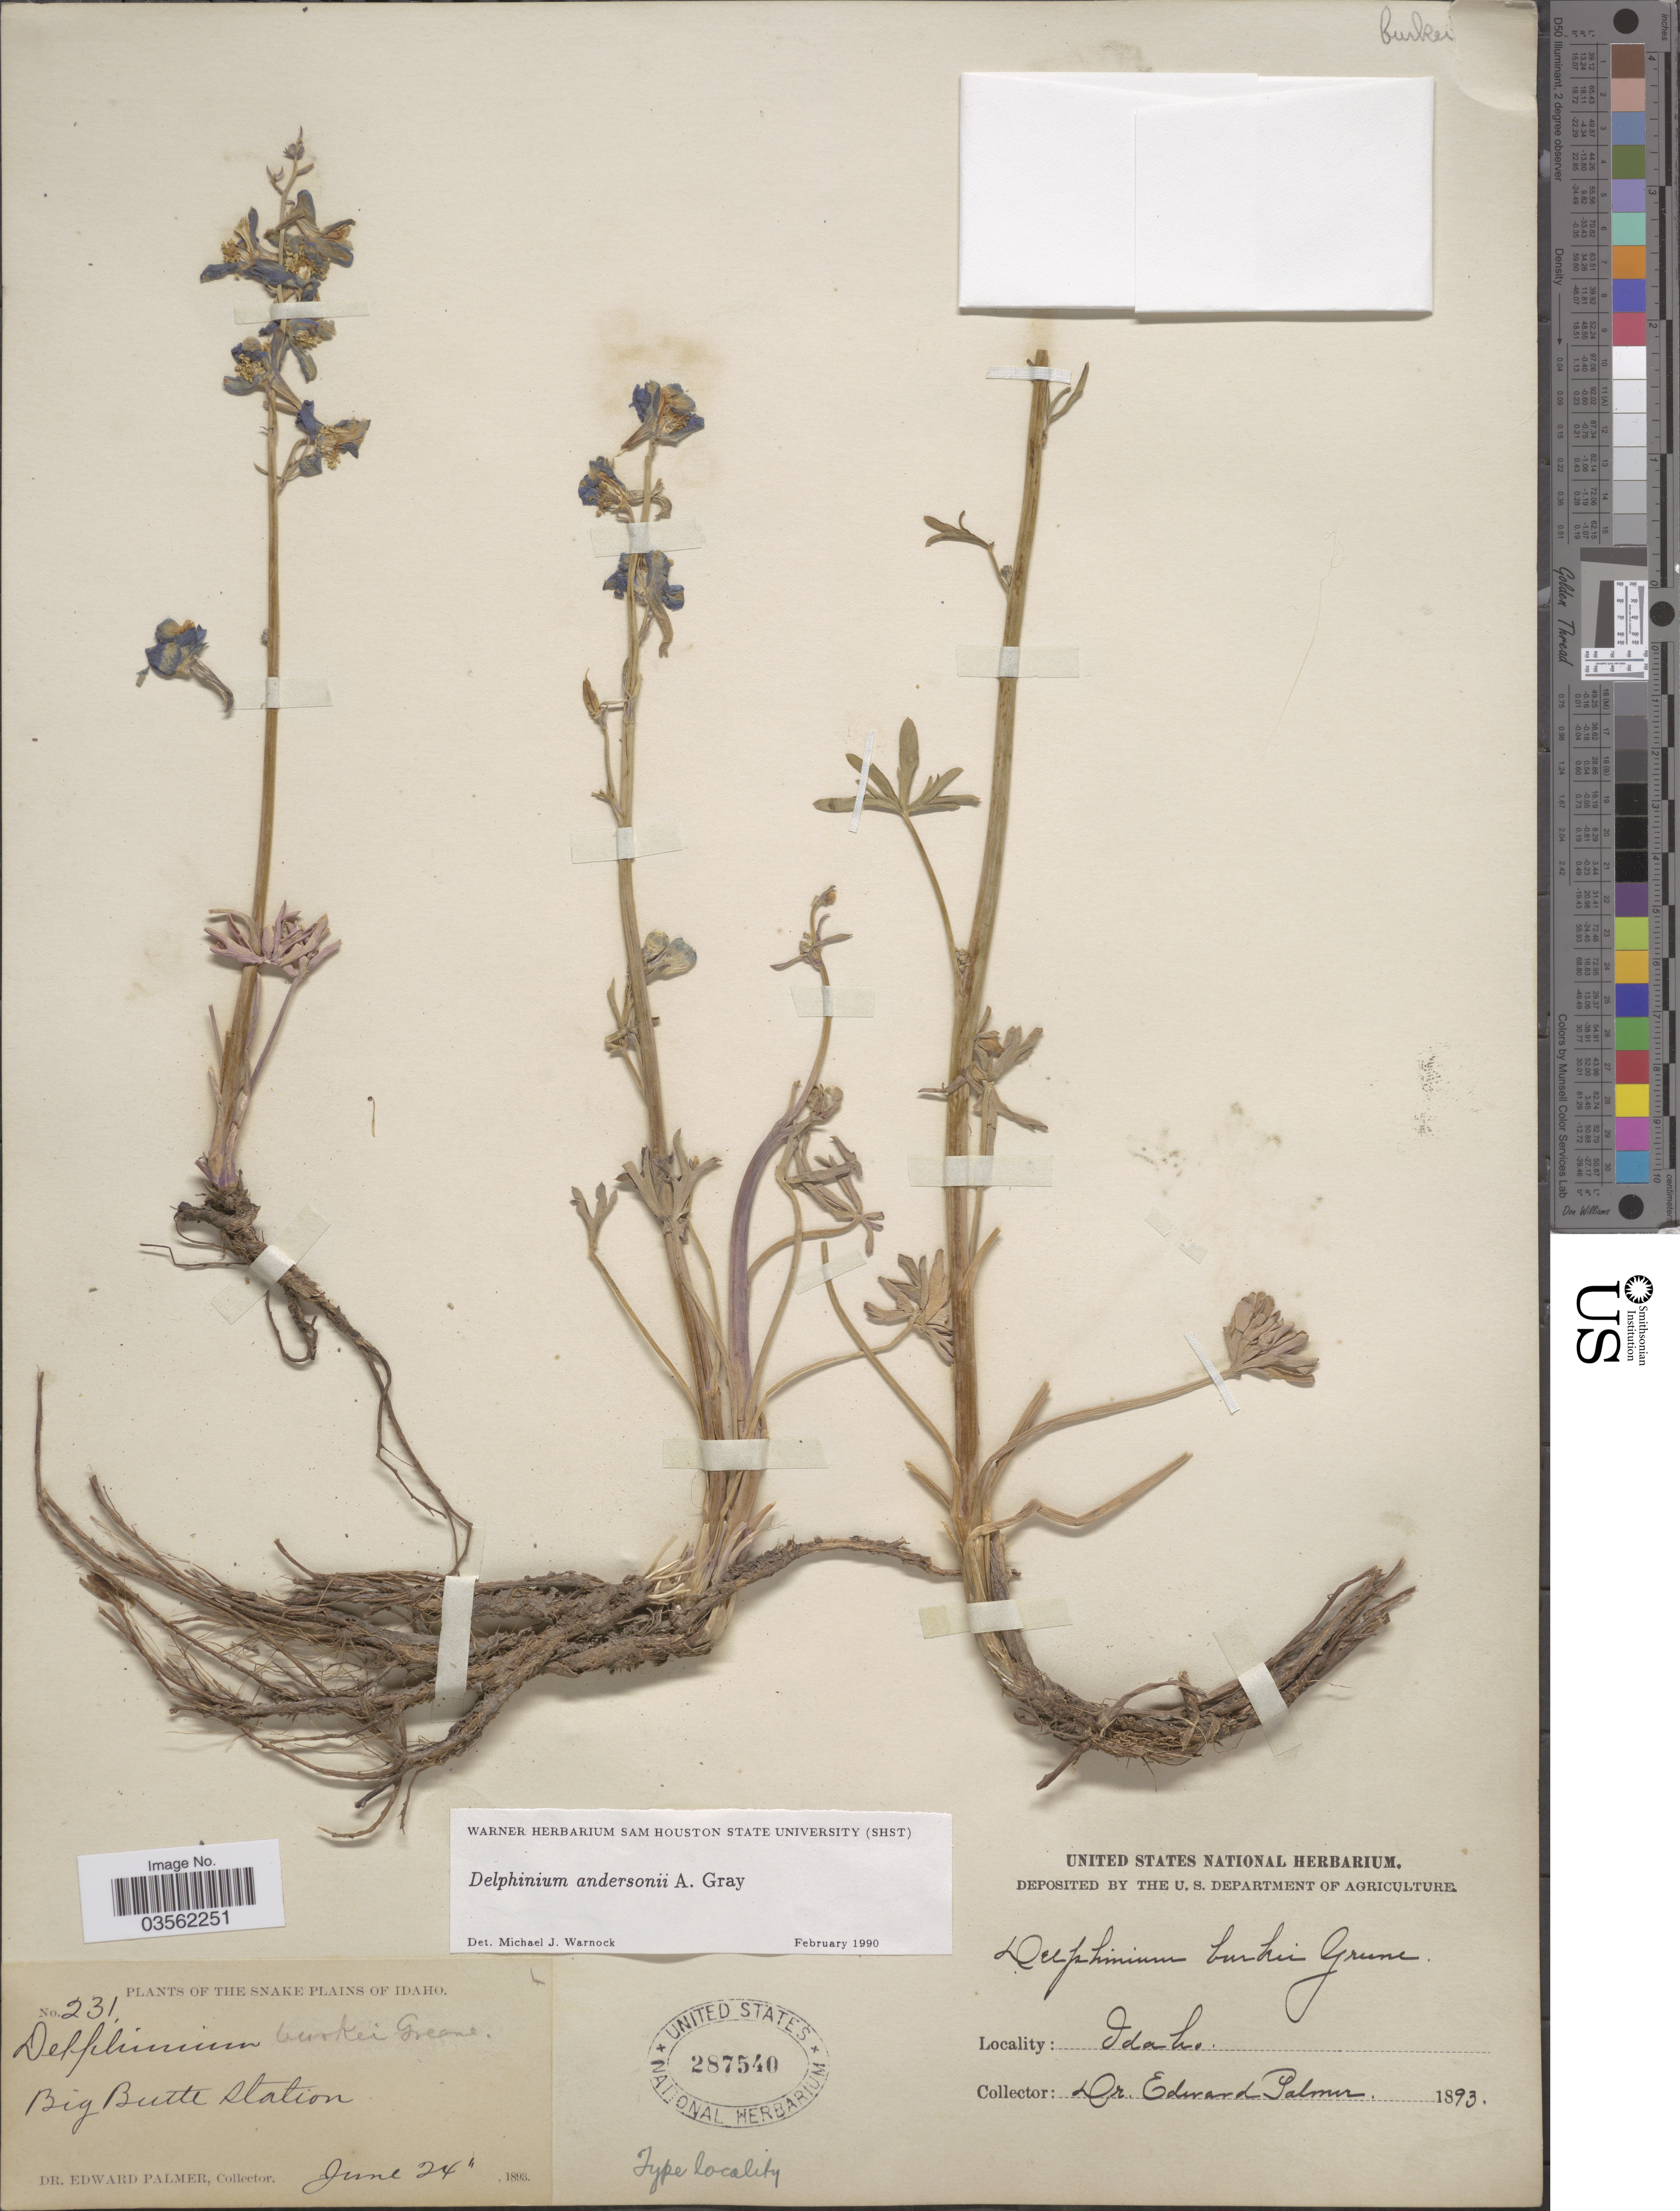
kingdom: Plantae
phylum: Tracheophyta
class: Magnoliopsida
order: Ranunculales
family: Ranunculaceae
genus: Delphinium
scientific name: Delphinium andersonii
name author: A. Gray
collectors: E. Palmer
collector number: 231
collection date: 1893-06-24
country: United States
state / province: Idaho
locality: The Snake Plains of Idaho. Big Butte Station.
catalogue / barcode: US 287540